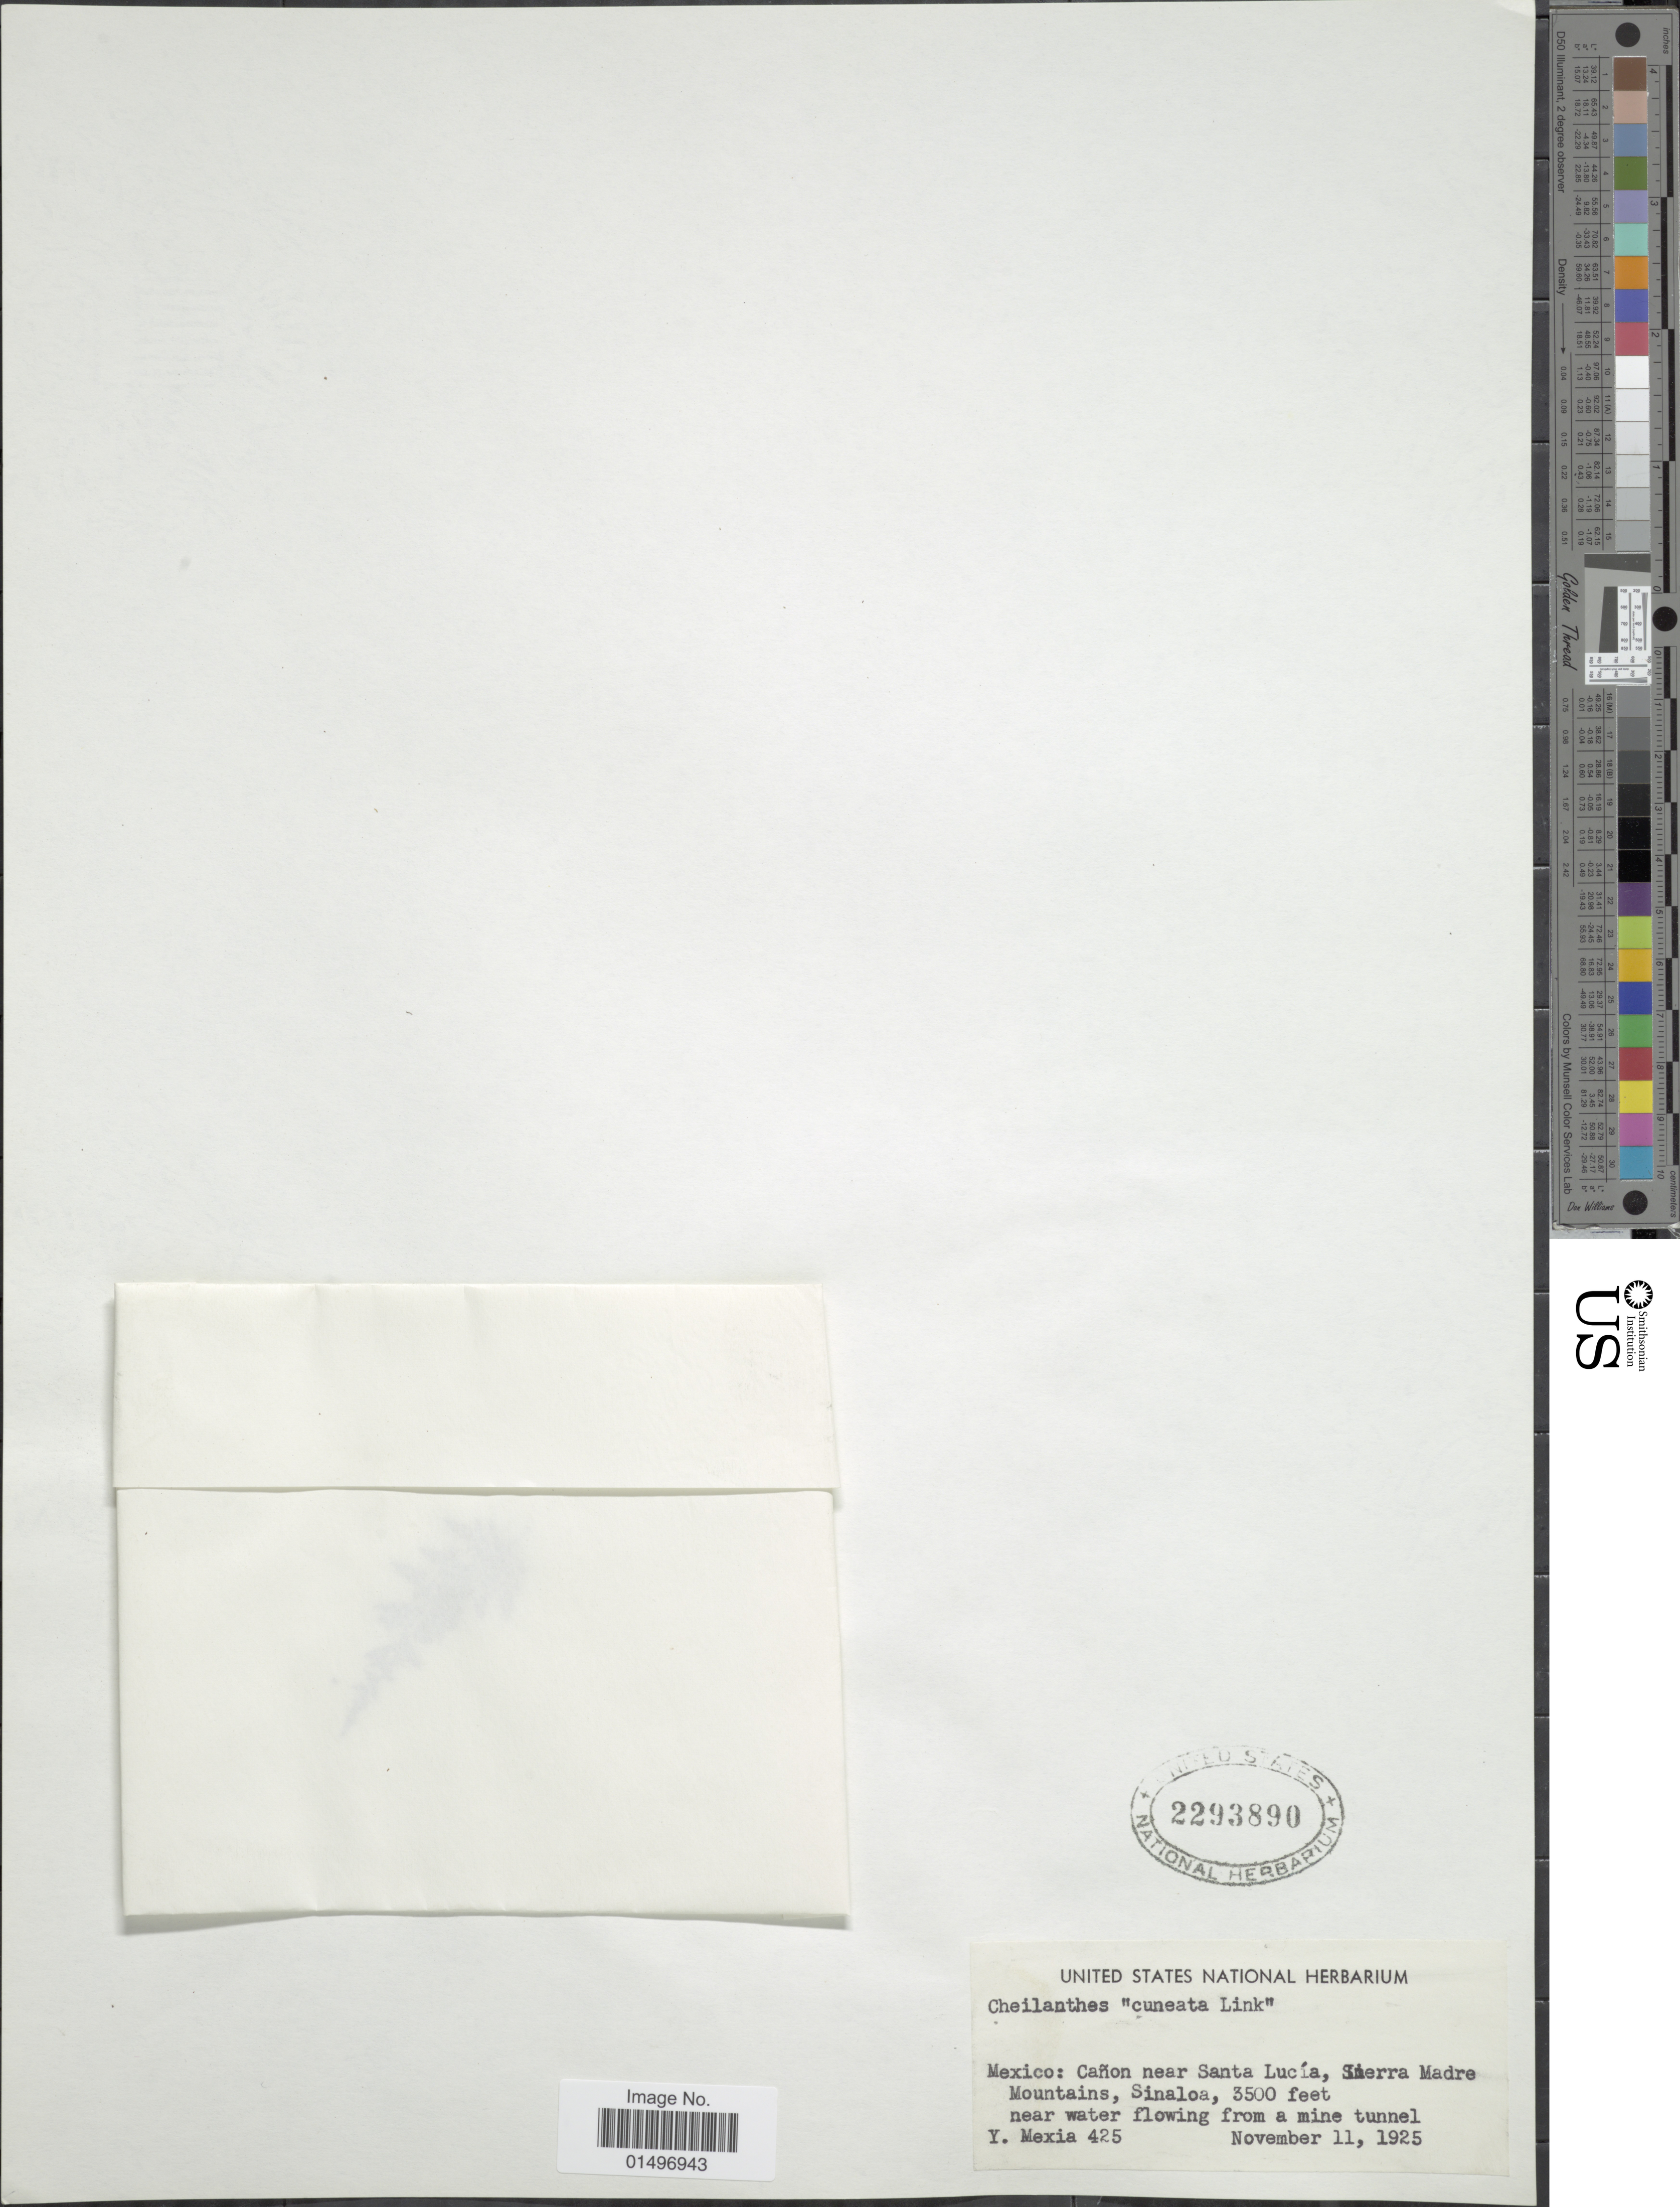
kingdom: Plantae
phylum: Tracheophyta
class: Polypodiopsida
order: Polypodiales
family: Pteridaceae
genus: Gaga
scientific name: Gaga chaerophylla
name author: (Mart. & Ikonn.-Gal.) Fay W. Li & Windham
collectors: Y. Mexia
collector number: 425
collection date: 1925-11-11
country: Mexico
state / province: Sinaloa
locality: Mexico, Canon near Santa Lucia, Sierra Madre Mountains.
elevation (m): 1067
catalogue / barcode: US 2293890